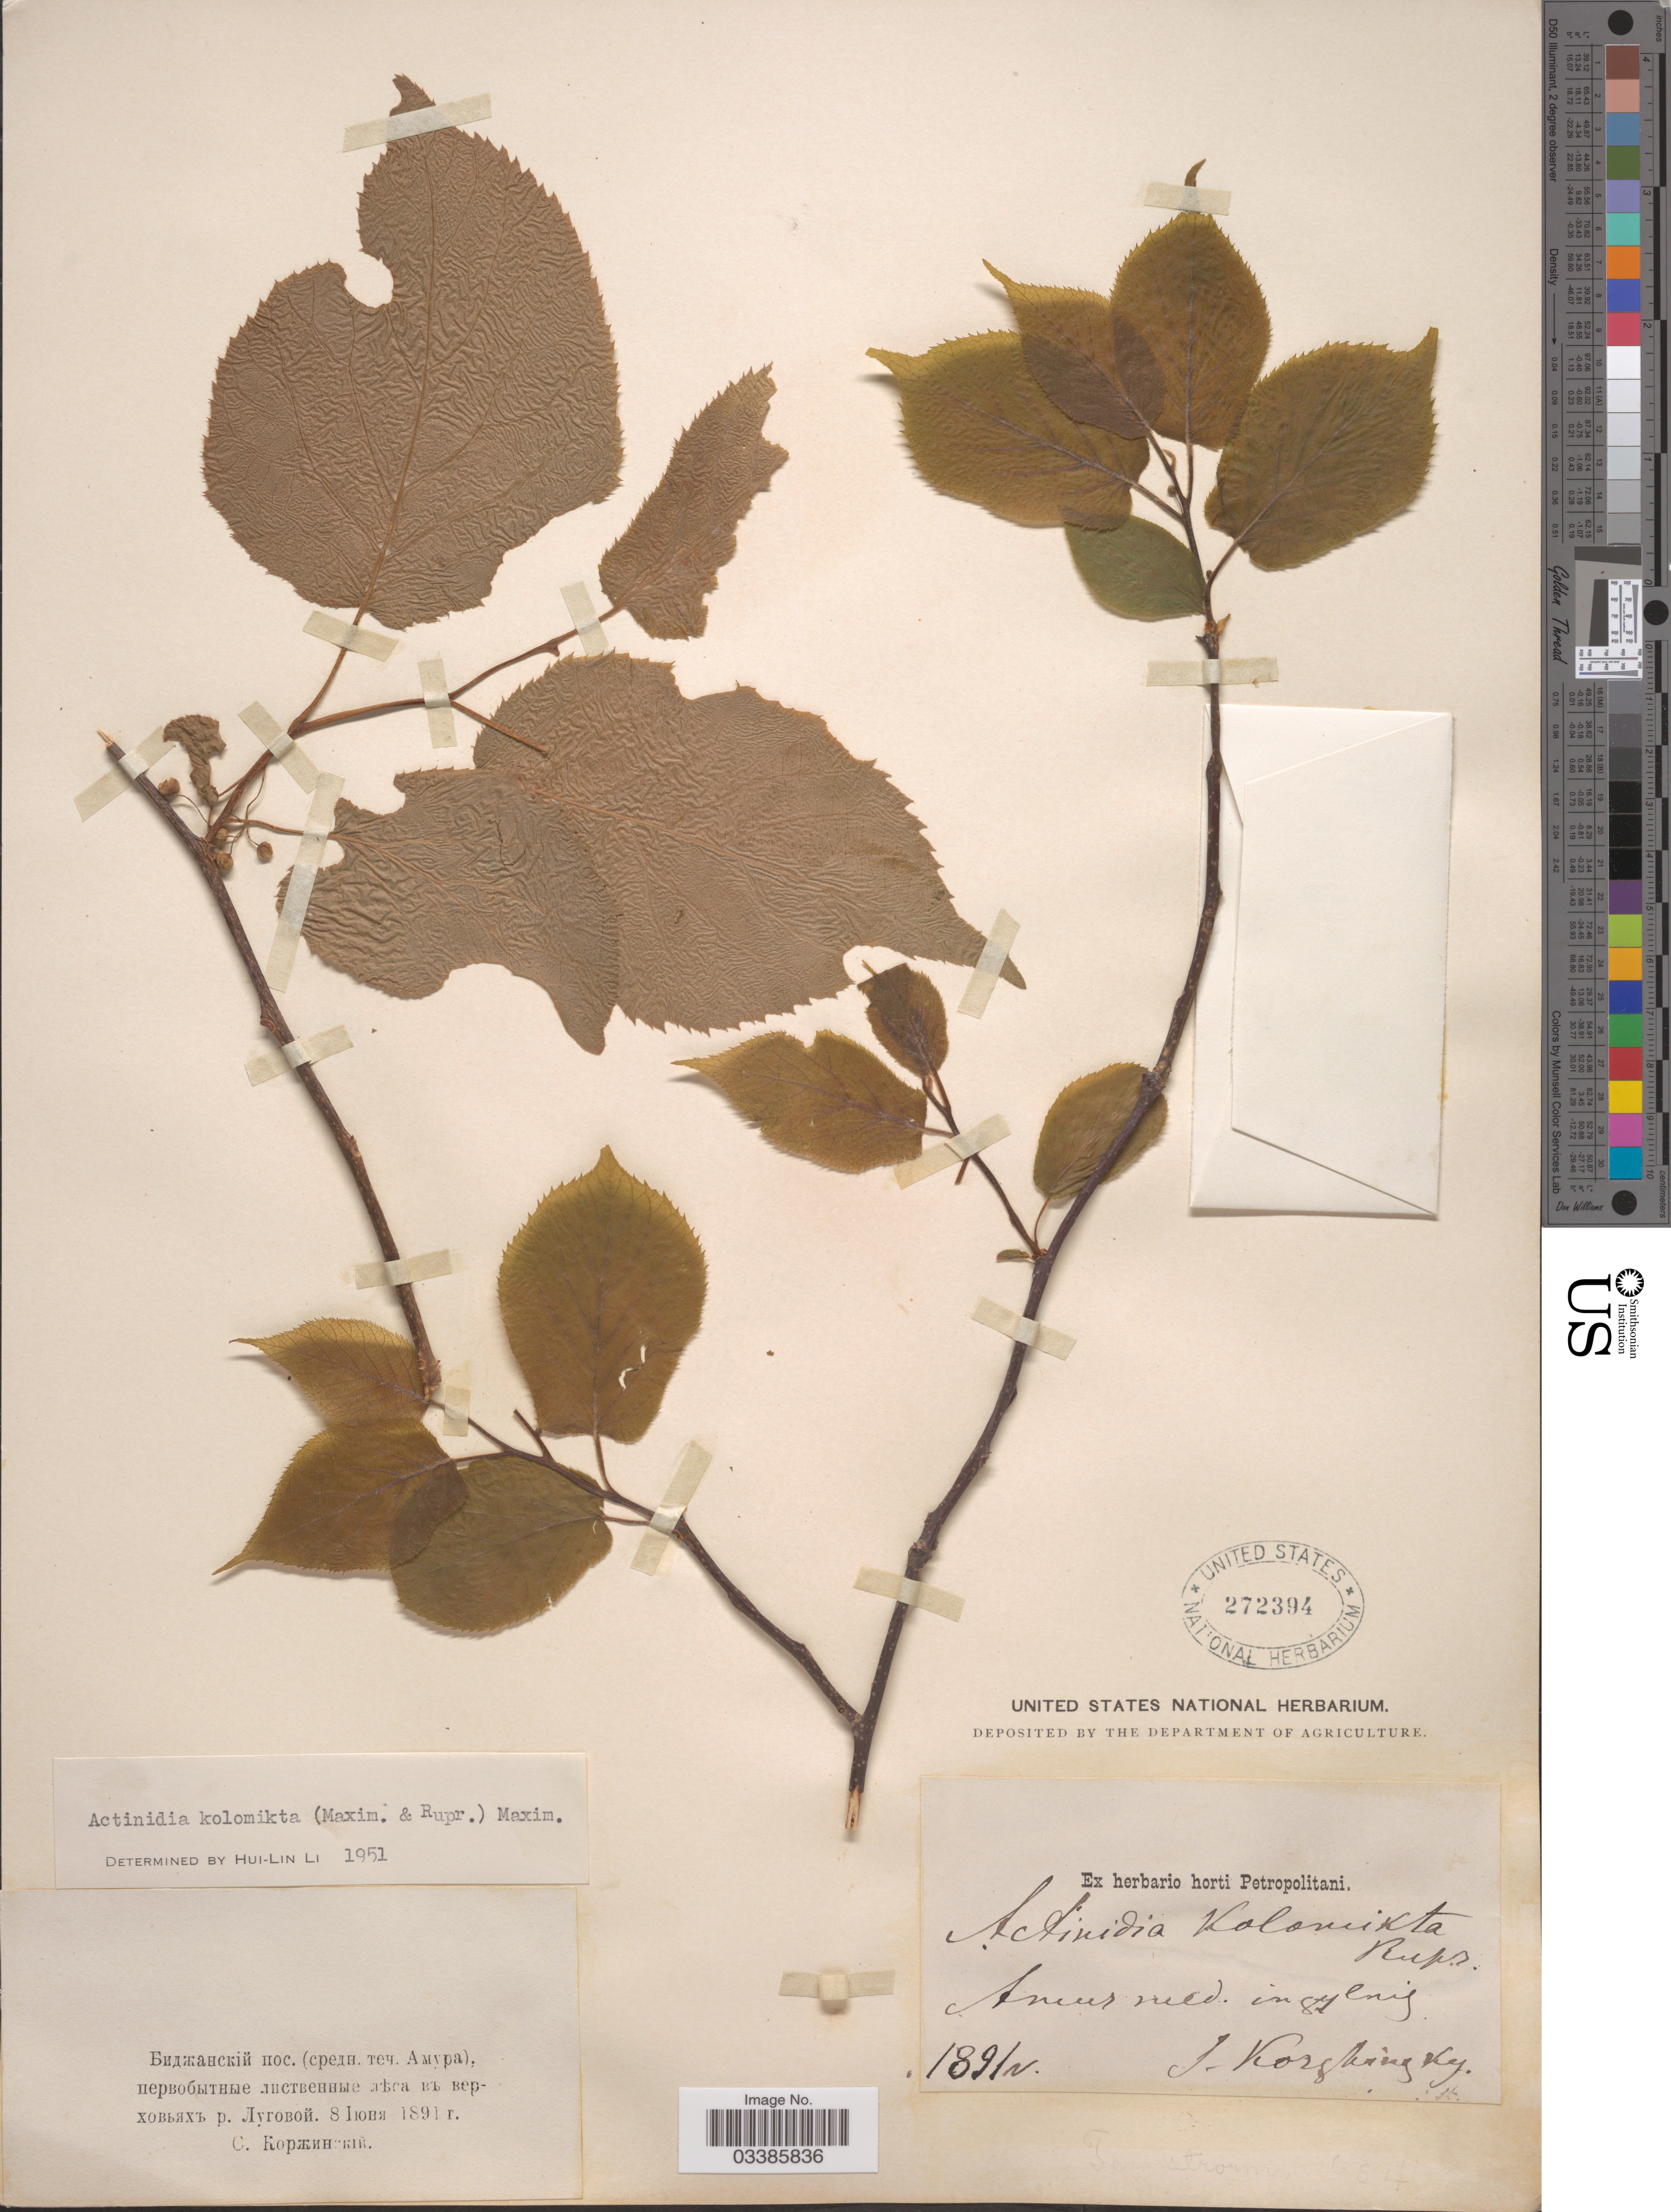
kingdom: Plantae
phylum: Tracheophyta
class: Magnoliopsida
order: Ericales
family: Actinidiaceae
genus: Actinidia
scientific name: Actinidia kolomikta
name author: (Rupr. & Maxim.) Maxim.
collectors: S. Korzchinsky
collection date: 1891-06-08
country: Russian Federation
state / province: Jewish Autonomous O.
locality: Bidzhan, upper of river Lugovaya, middle flow of Amur.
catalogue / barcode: US 272394